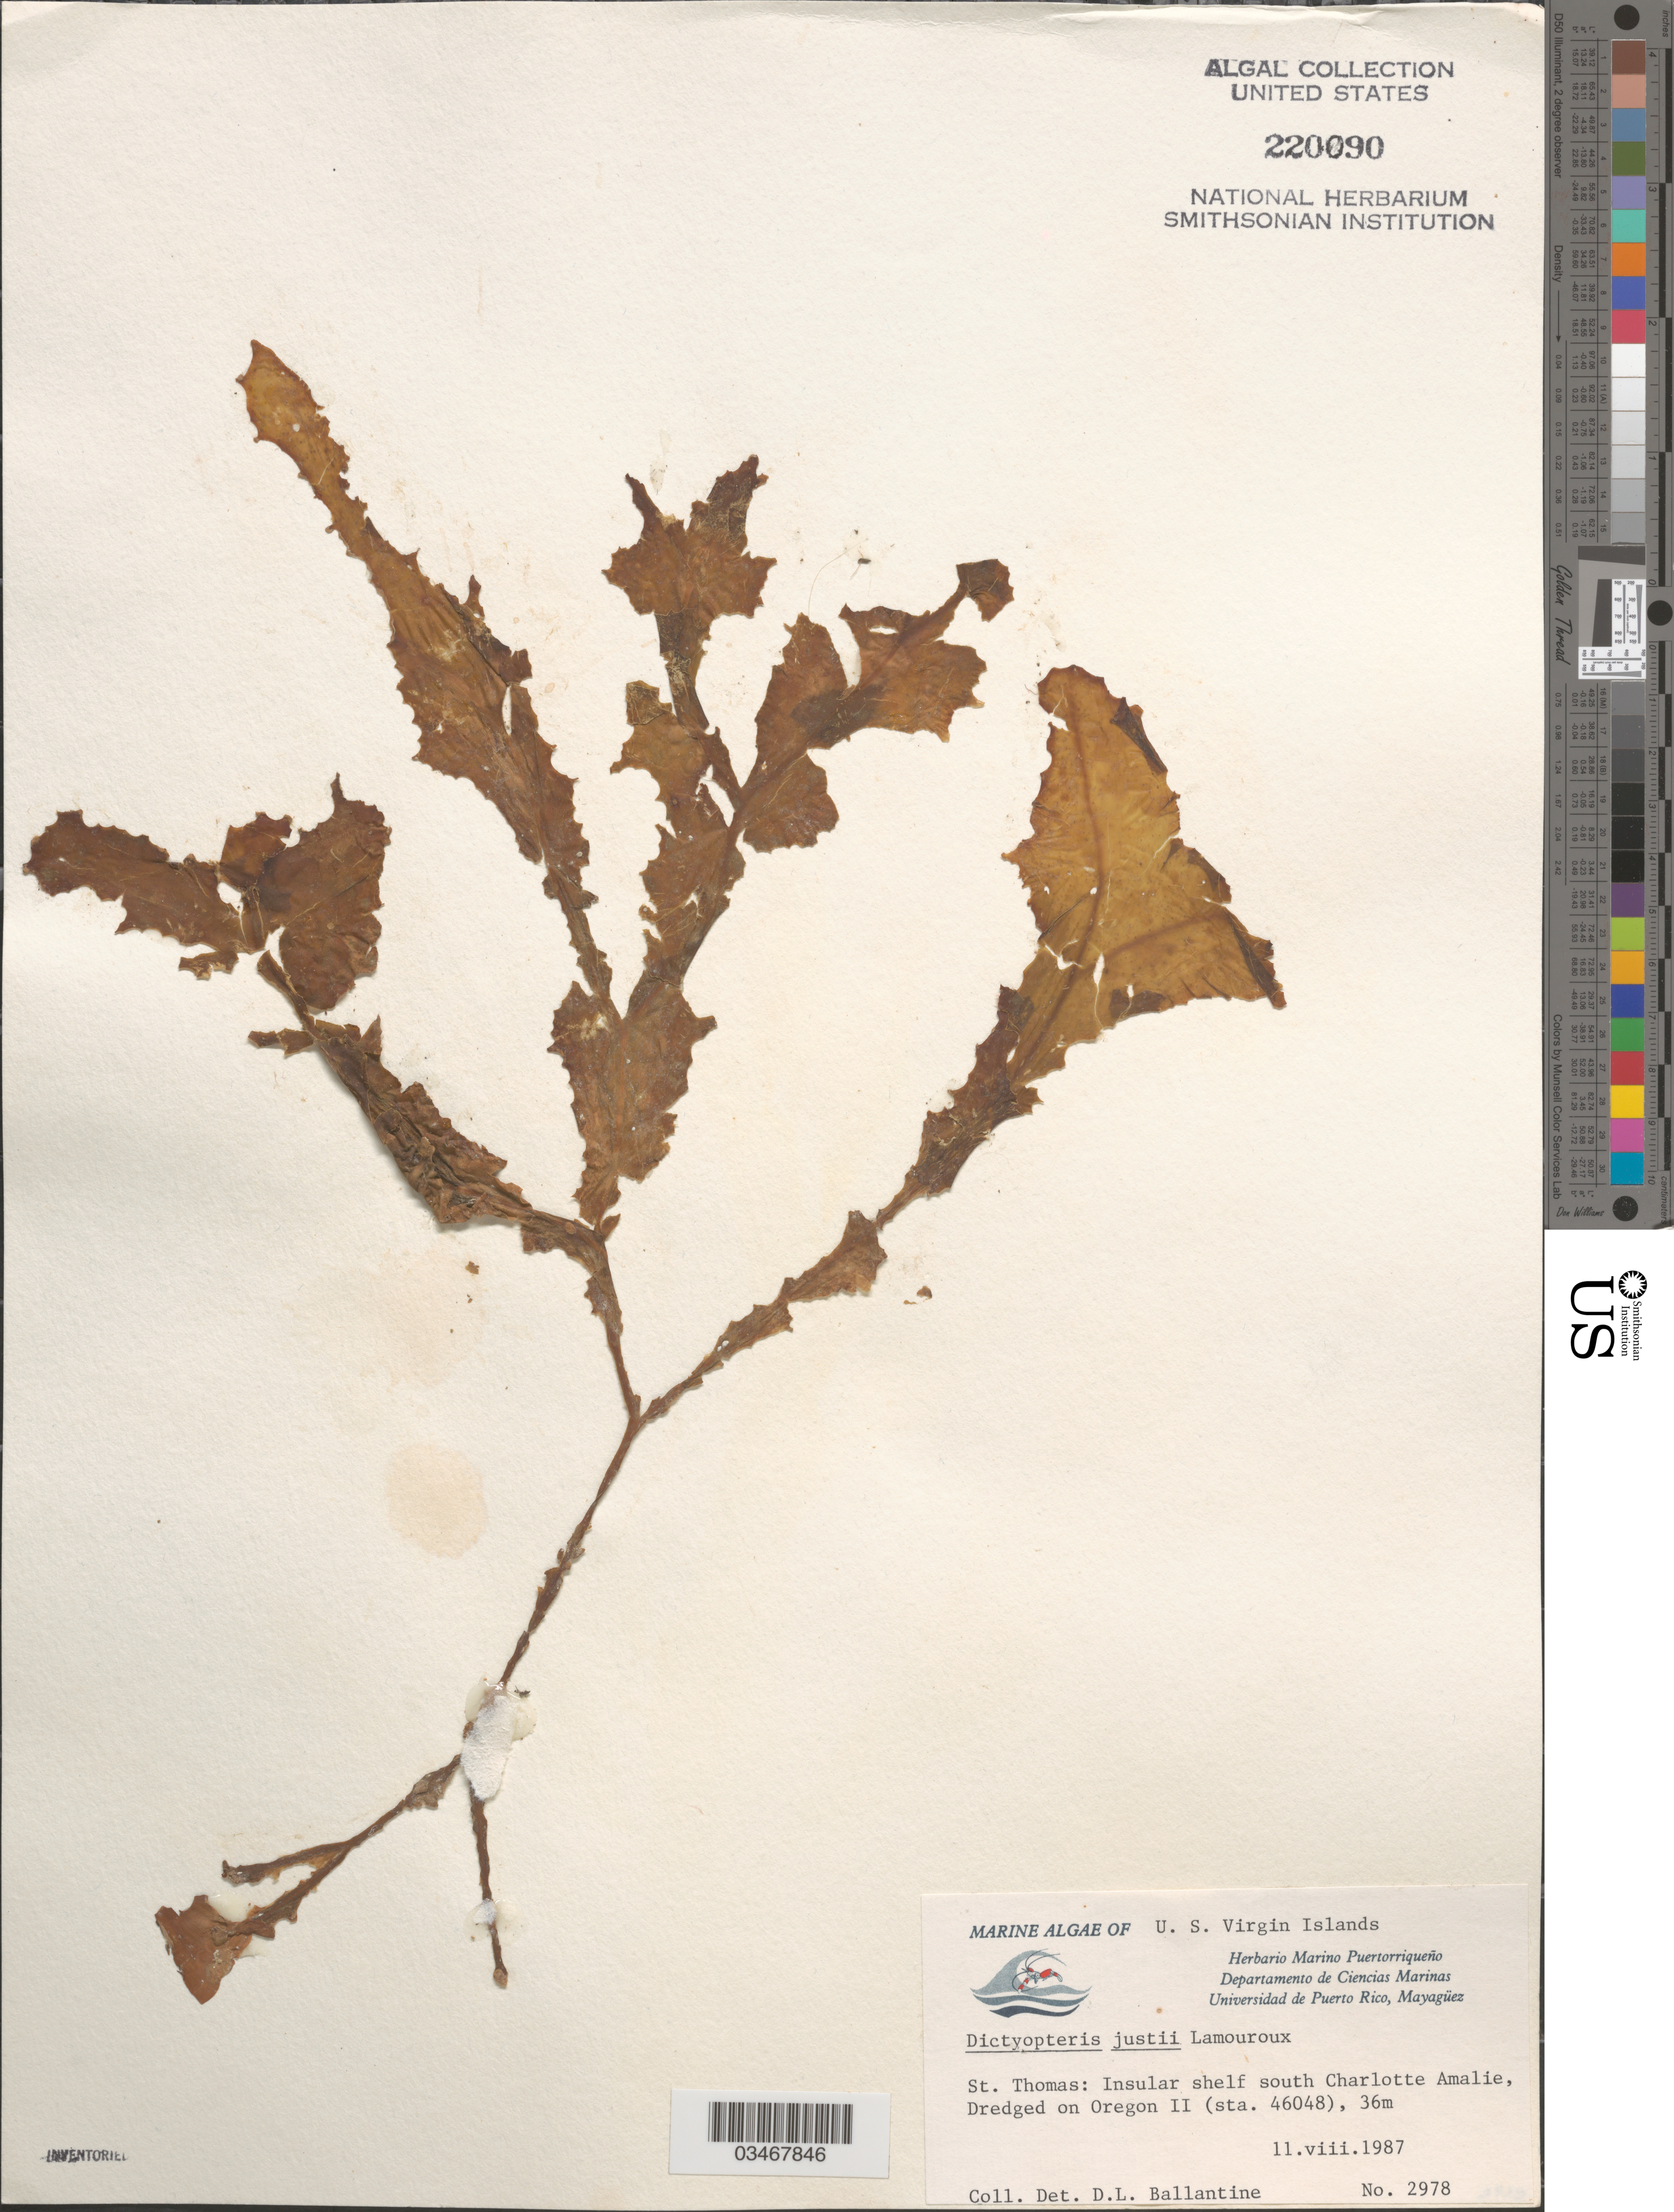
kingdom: Chromista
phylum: Ochrophyta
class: Phaeophyceae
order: Dictyotales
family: Dictyotaceae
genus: Dictyopteris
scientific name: Dictyopteris justii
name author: J.V.Lamouroux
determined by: Ballantine, D. L.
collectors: D.L. Ballantine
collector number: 2978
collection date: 1987-08-11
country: U.S. Virgin Islands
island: St. Thomas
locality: Insular shelf south Charlotte Amalie, dredged on Oregon II (sta. 46048)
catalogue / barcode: US 220090